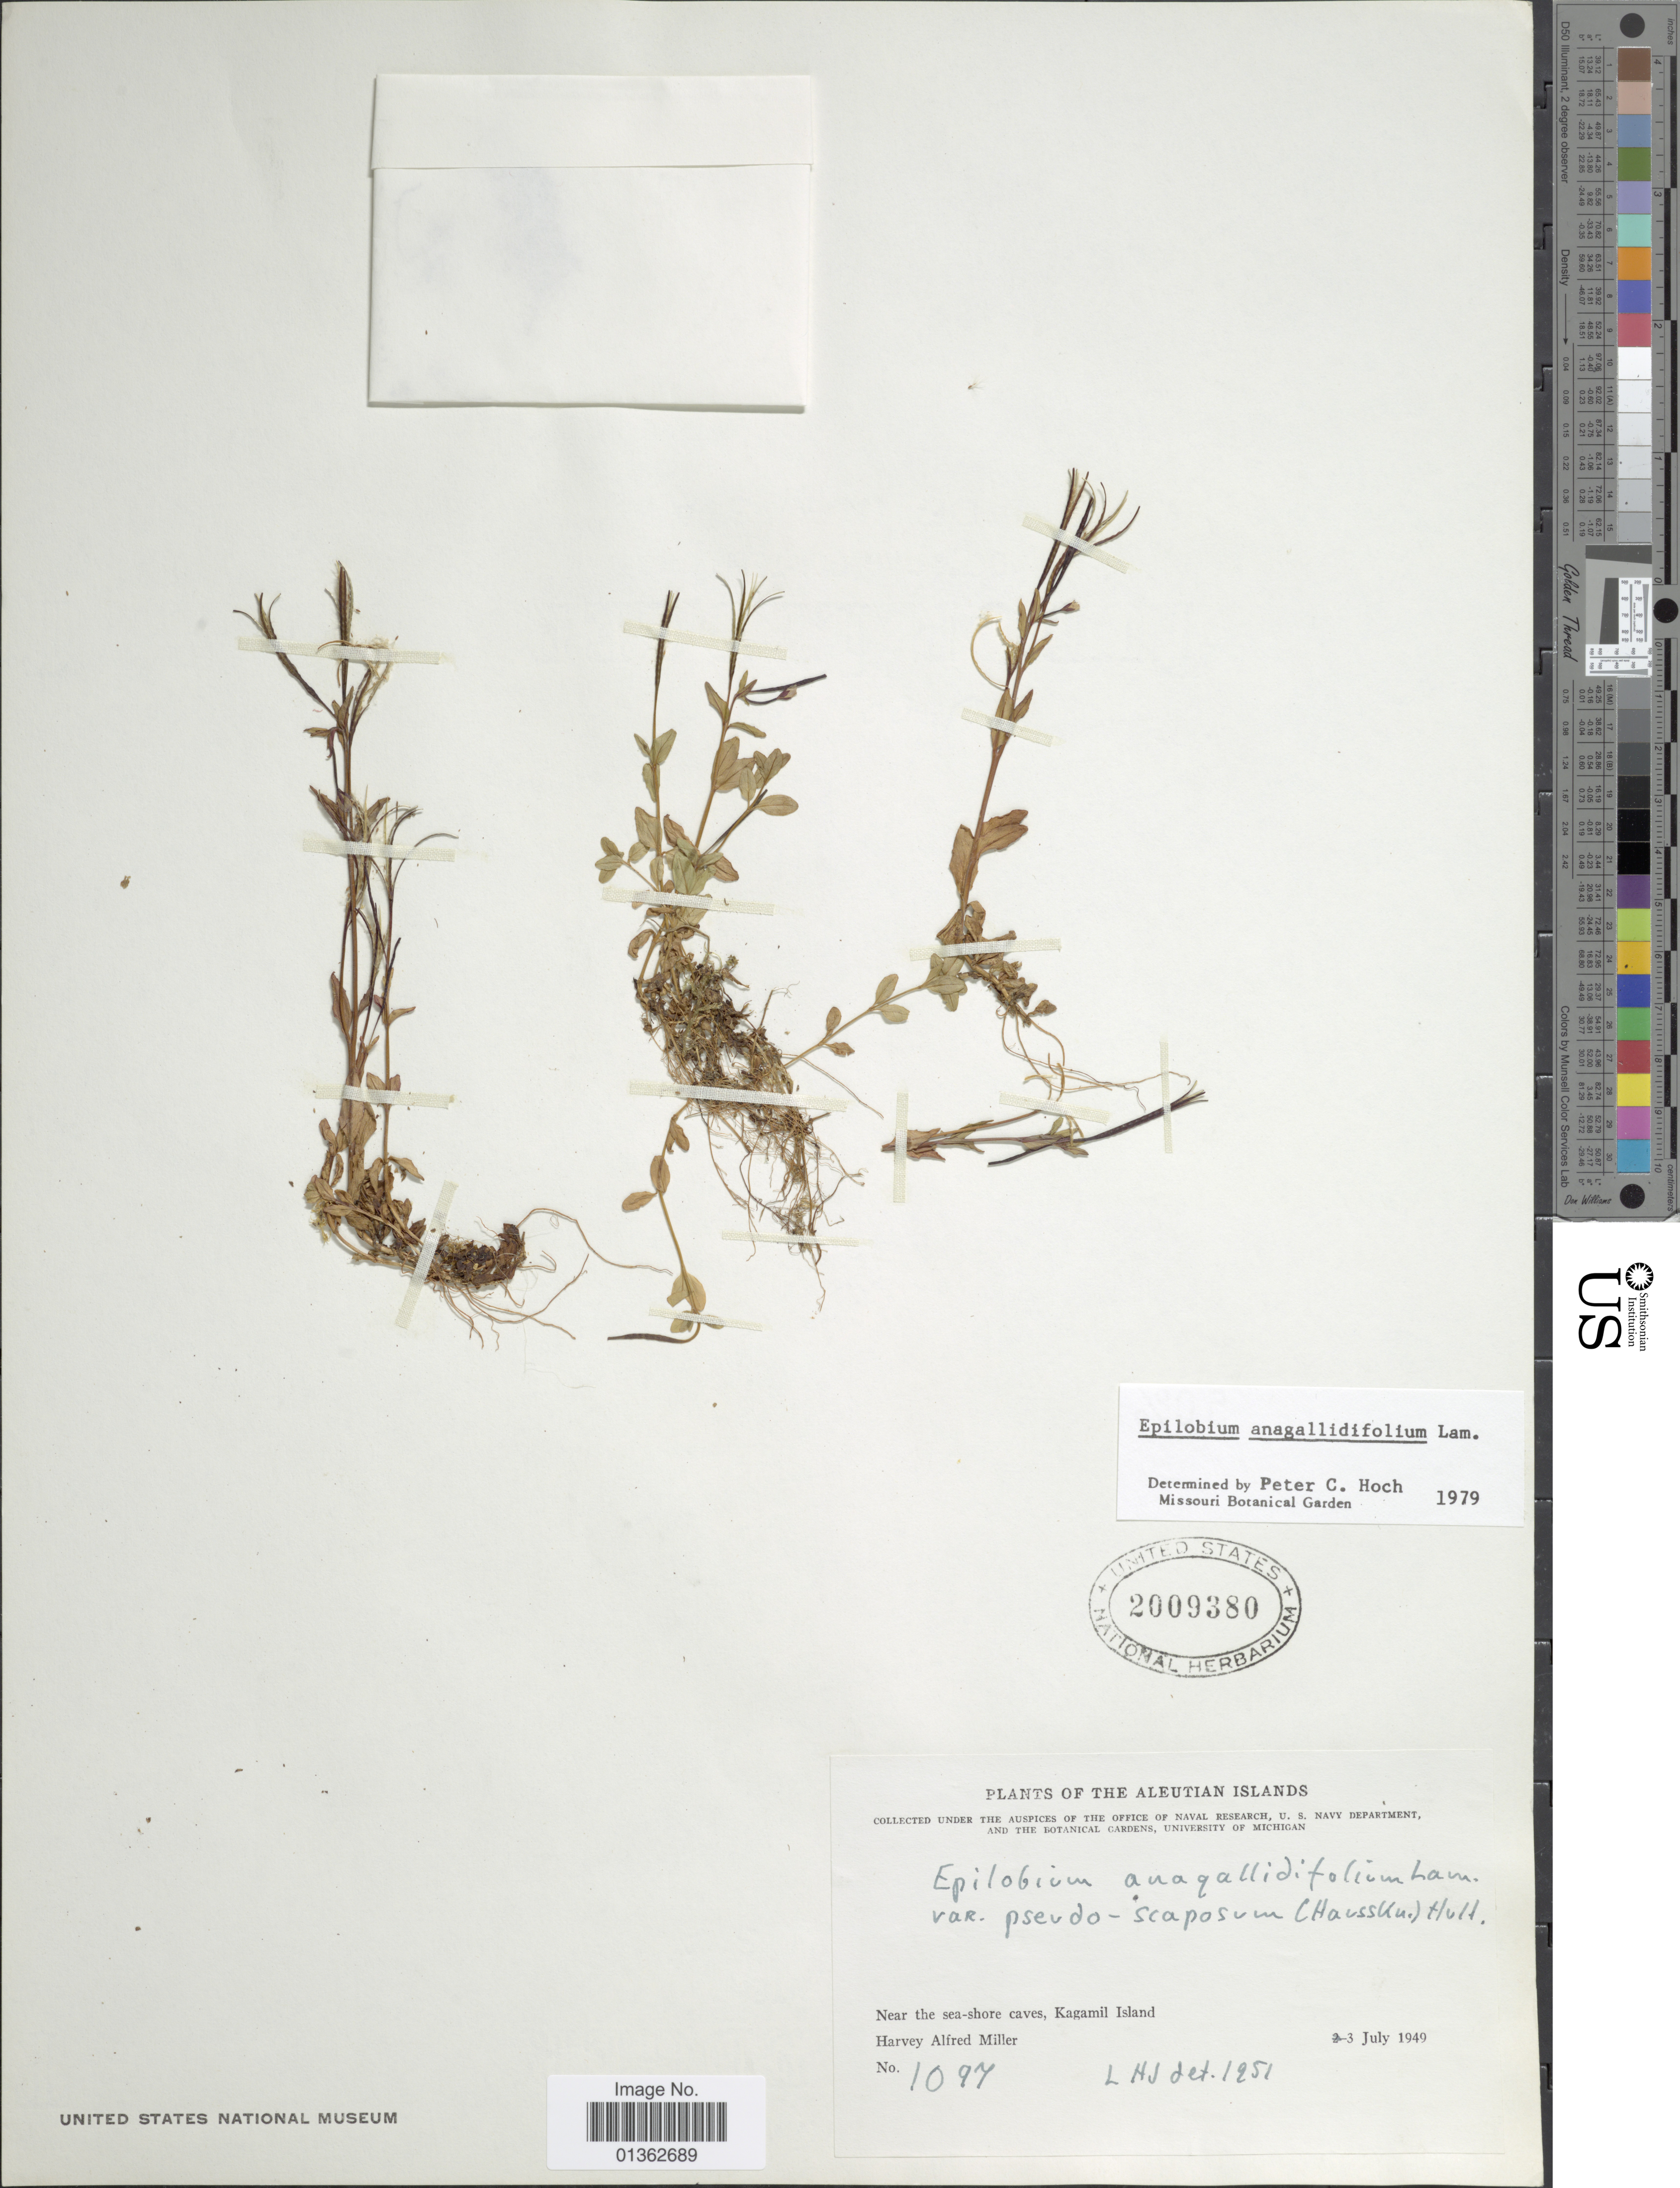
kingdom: Plantae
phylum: Tracheophyta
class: Magnoliopsida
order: Myrtales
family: Onagraceae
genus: Epilobium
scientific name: Epilobium anagallidifolium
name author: Lam.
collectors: H. A. Miller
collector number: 1097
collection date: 1949-07-03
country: United States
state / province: Alaska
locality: Aleutian Islands. Near the sea-shore caves, Kagamil Island.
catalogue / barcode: US 2009380